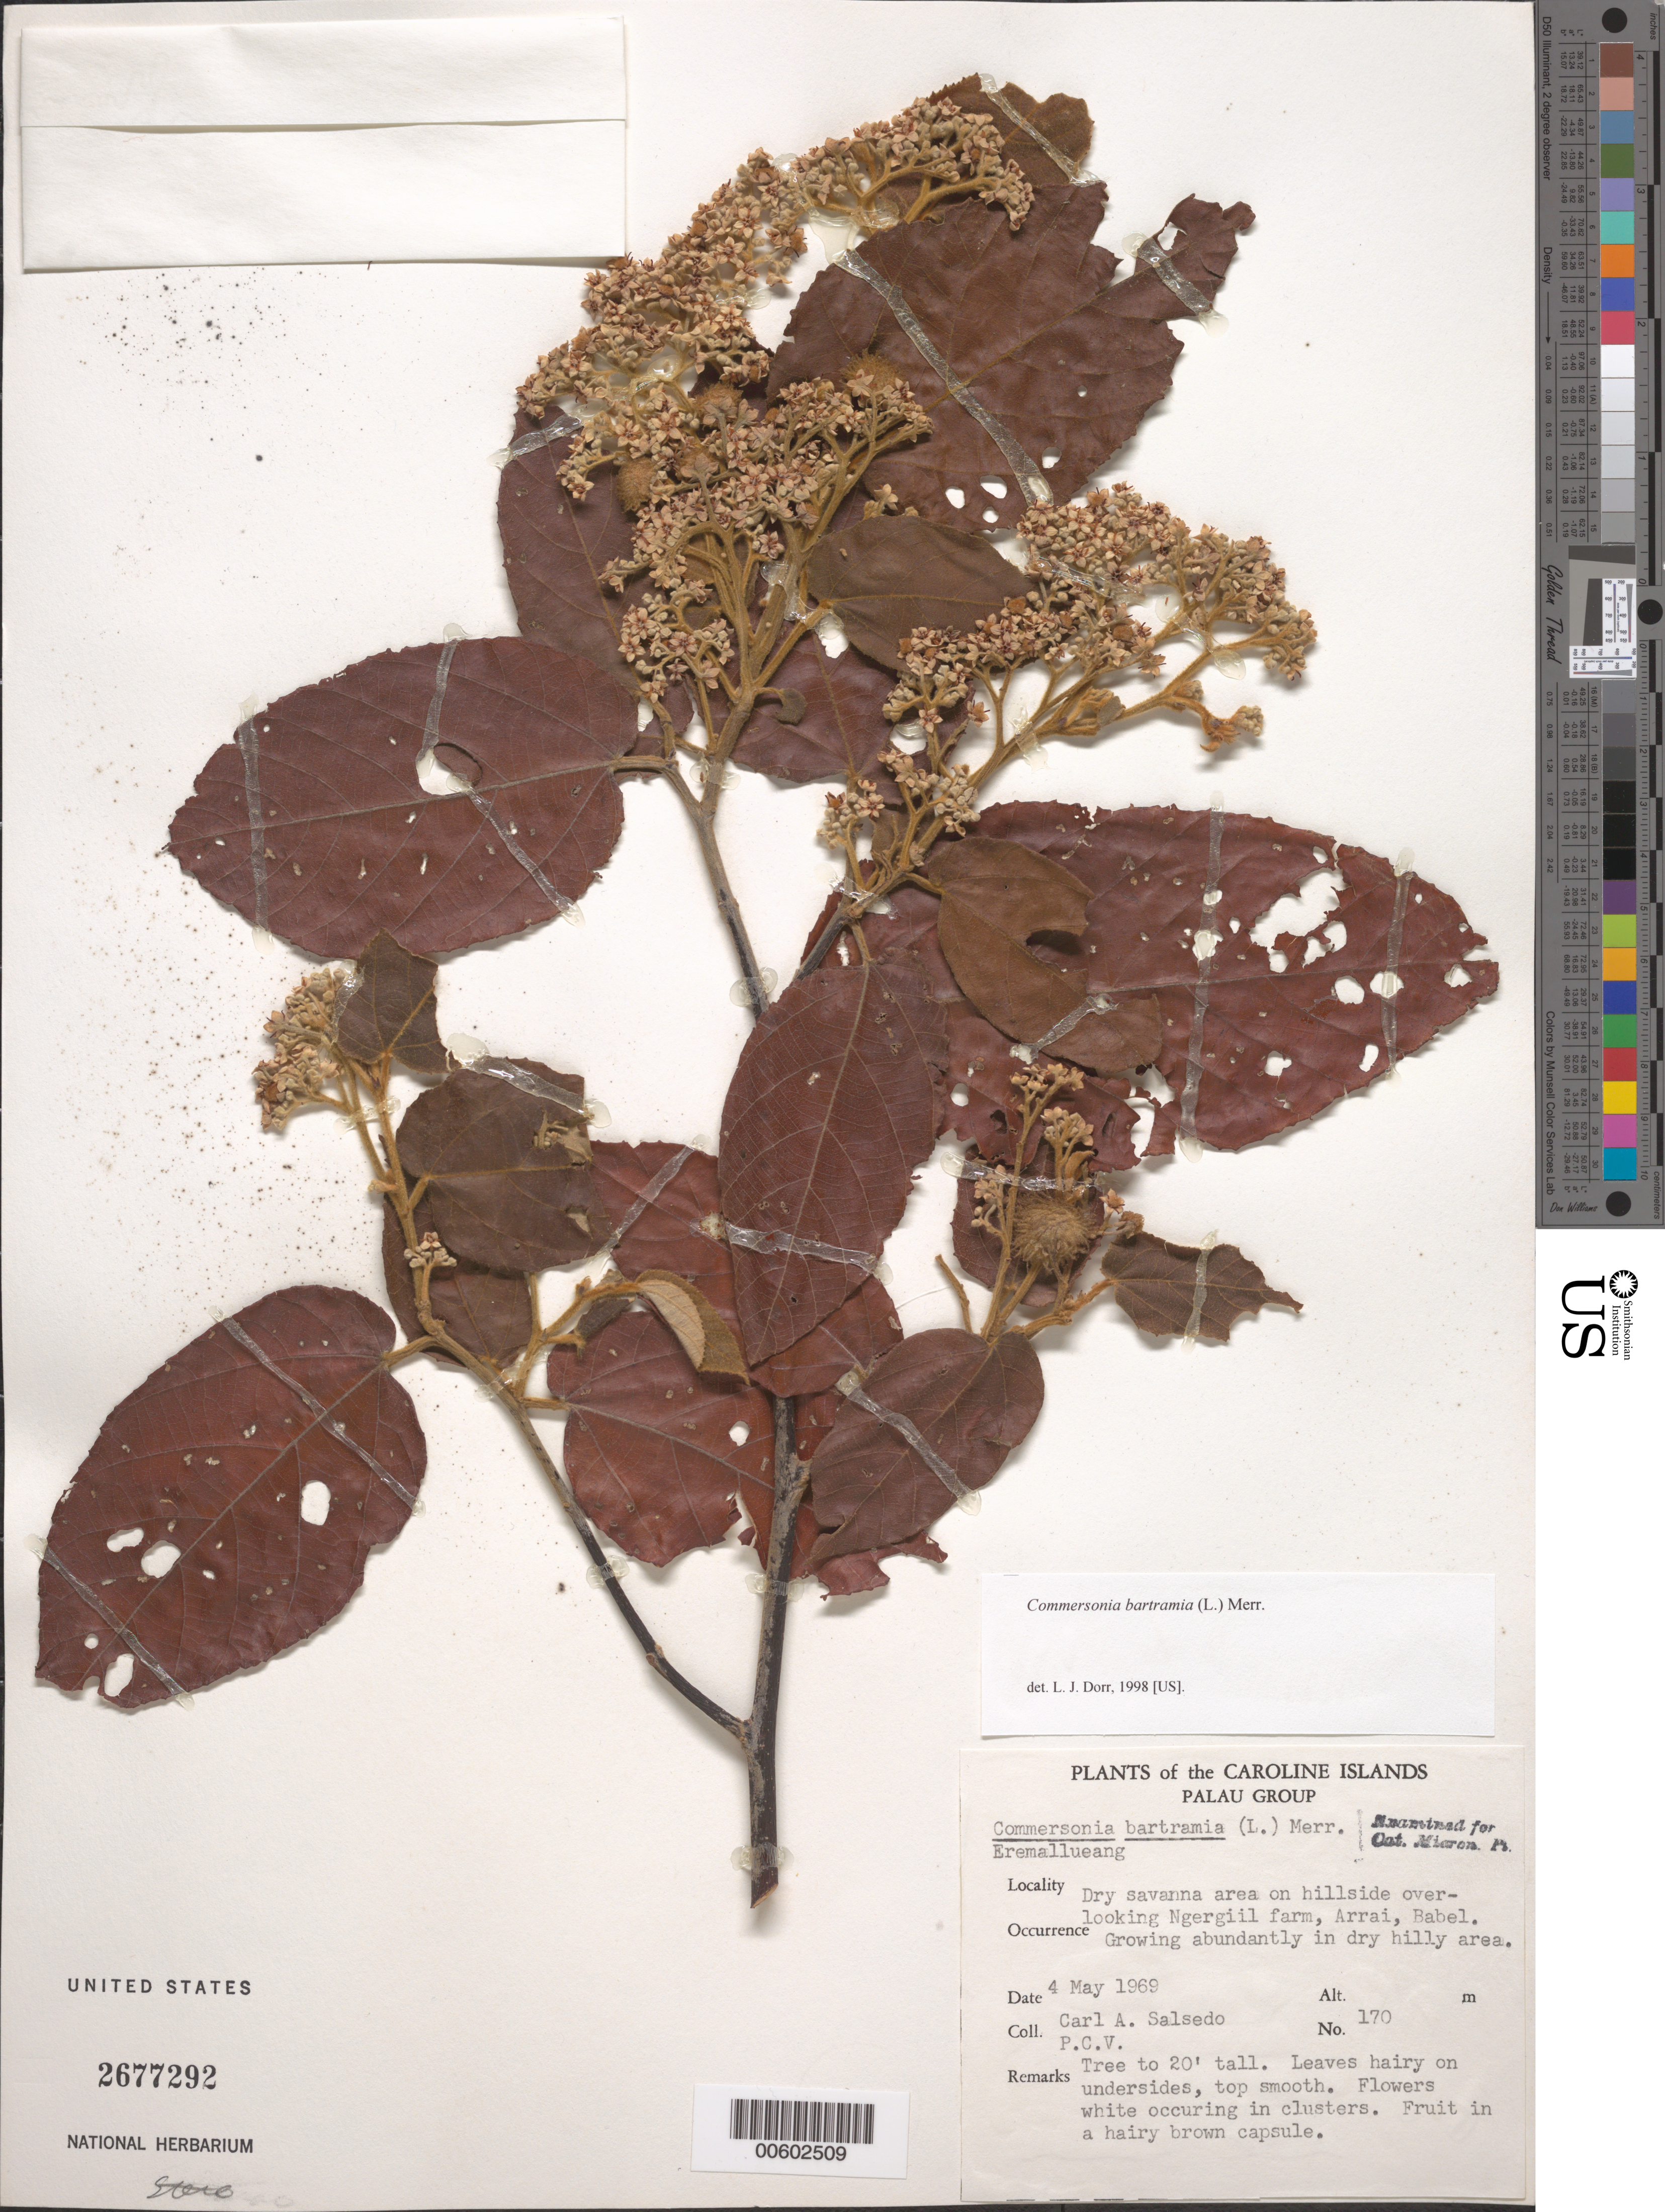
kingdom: Plantae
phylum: Tracheophyta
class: Magnoliopsida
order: Malvales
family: Malvaceae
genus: Commersonia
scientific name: Commersonia bartramia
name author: (L.) Merr.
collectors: C.A. Salsedo & P.C.V.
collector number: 170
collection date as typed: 04 May 1969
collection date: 1969-05-04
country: Palau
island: Babeldaob [Babelthuap]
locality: Babeldaob (= Babelthuap). Caroline Islands, Palau Group. Overlooking Ngergiil farm, Arrai, Babel.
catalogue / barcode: US 2677292